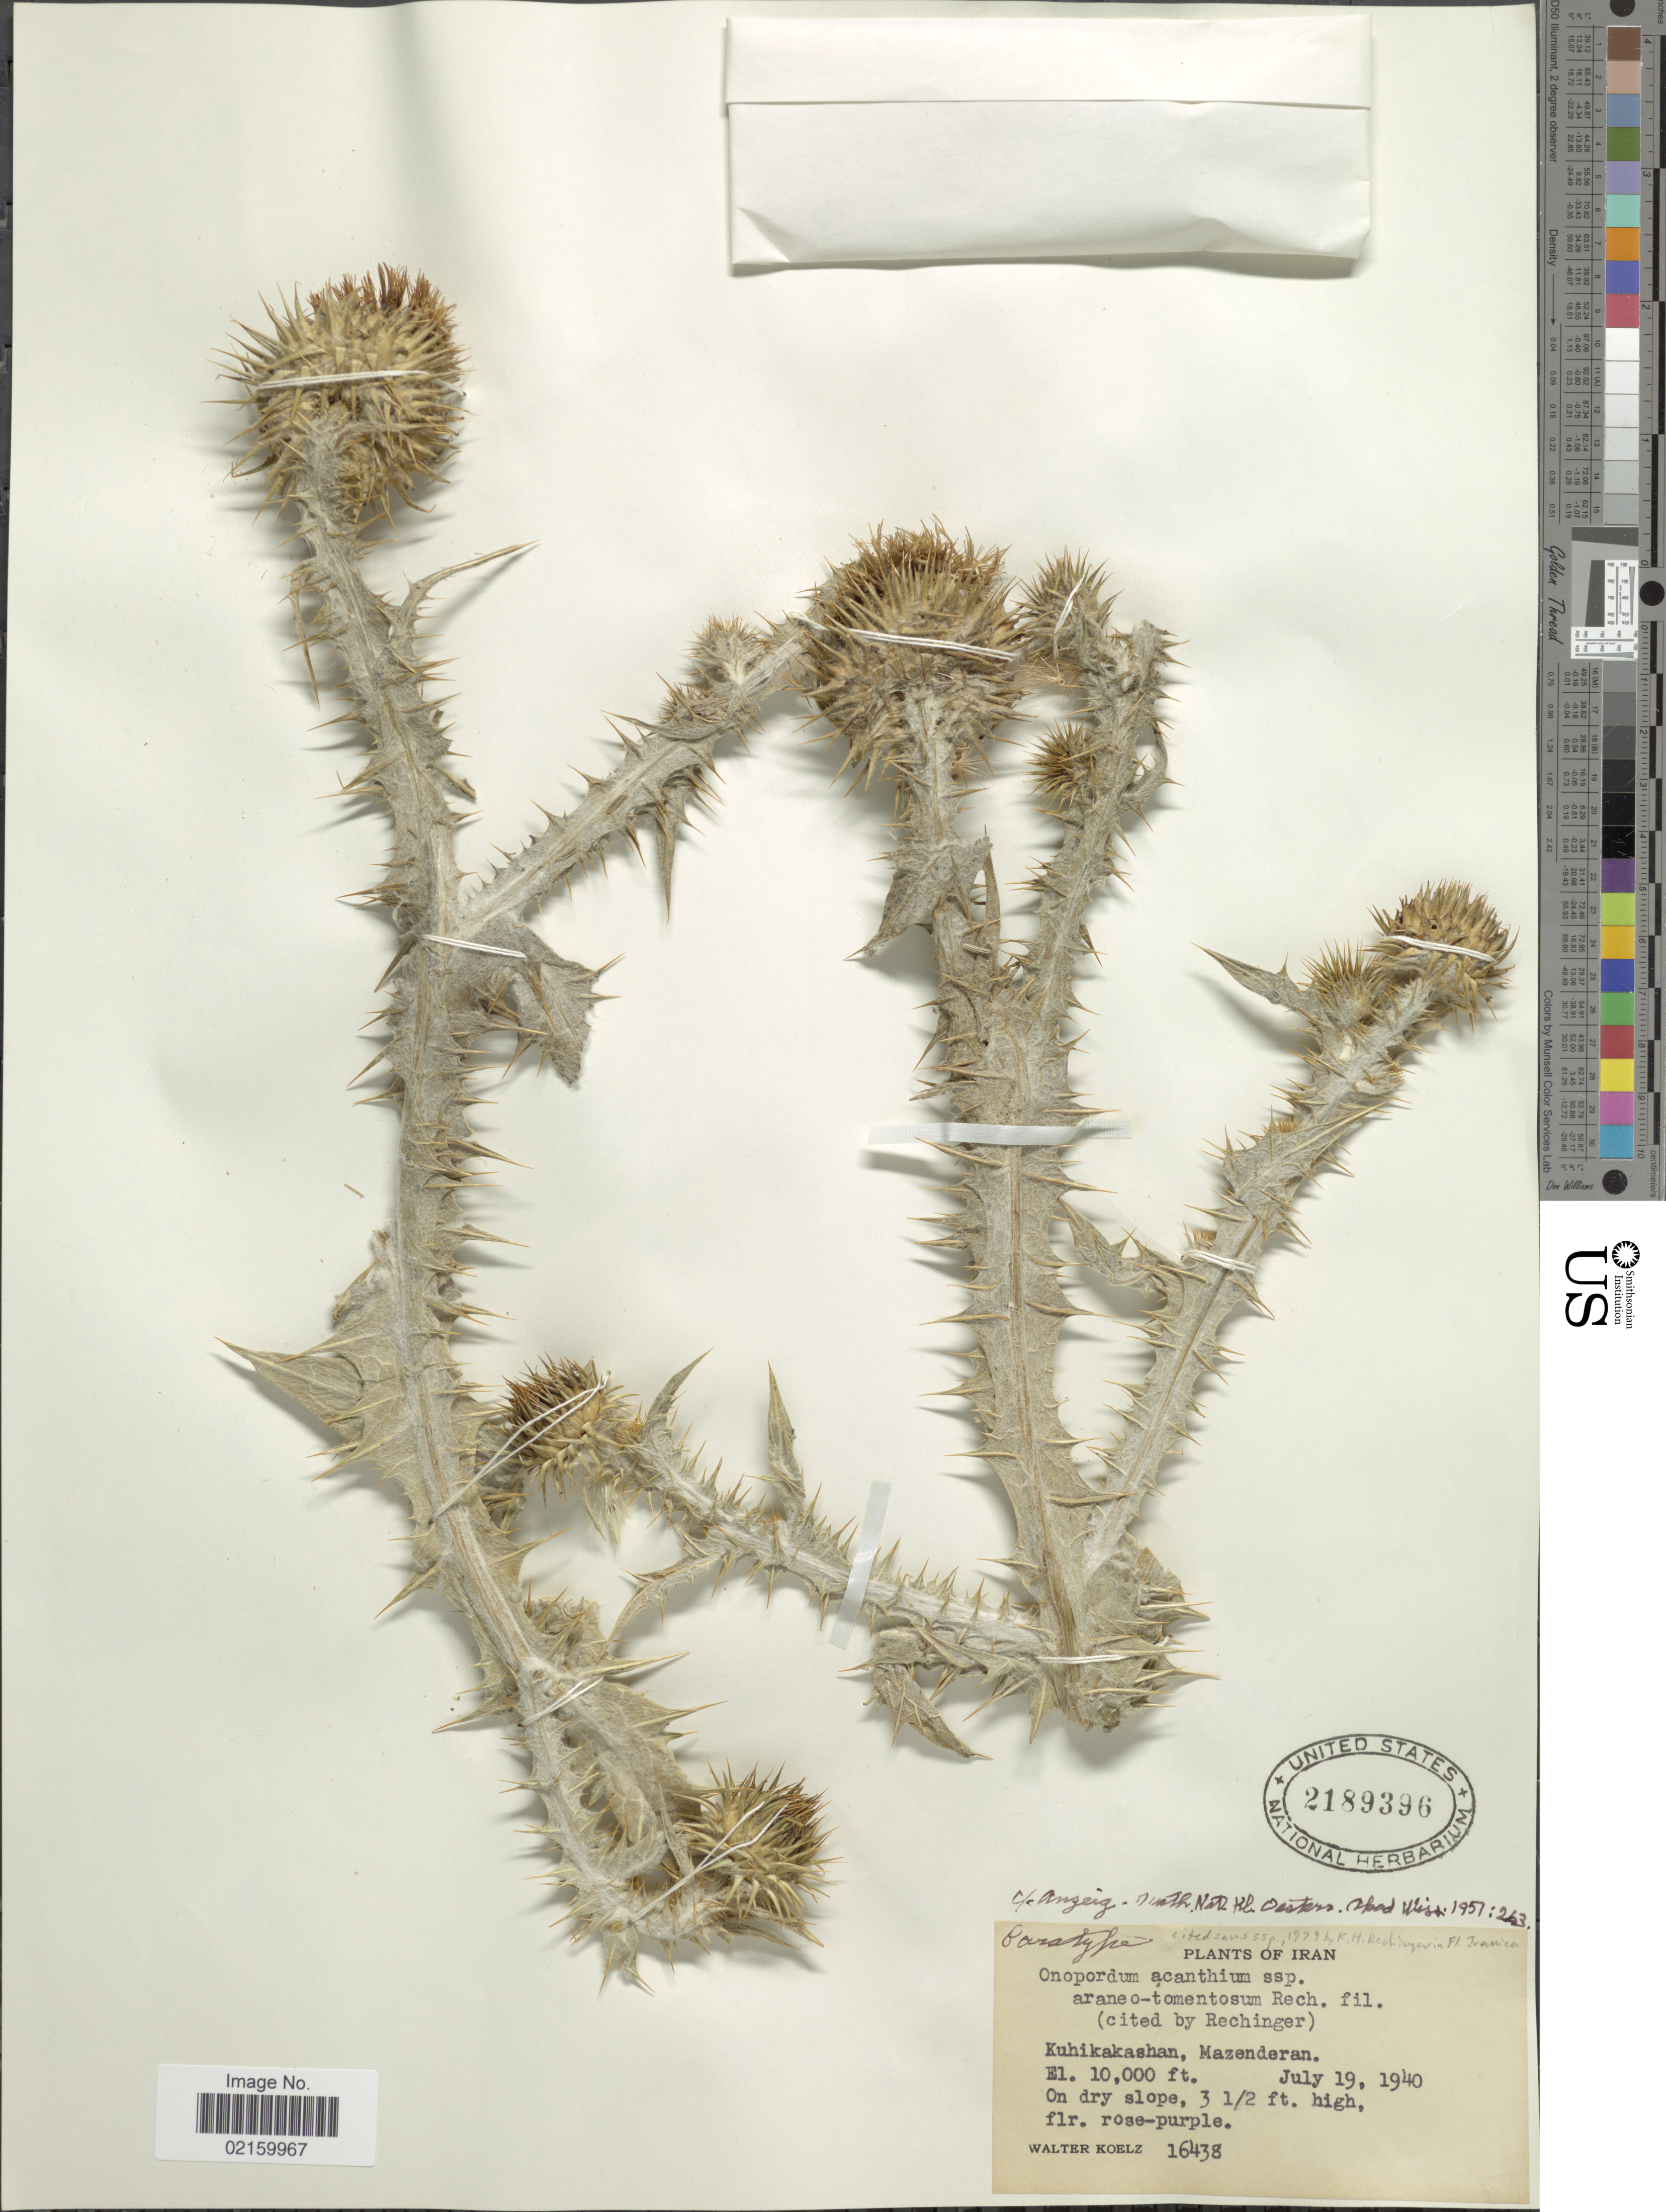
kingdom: Plantae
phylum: Tracheophyta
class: Magnoliopsida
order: Asterales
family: Asteraceae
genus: Onopordum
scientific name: Onopordum acanthium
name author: L.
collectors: W. N. Koelz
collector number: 16438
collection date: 1940-07-19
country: Iran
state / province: Mazandaran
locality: Kuhikakashan, Mazenderan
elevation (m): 3048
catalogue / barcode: US 2189396